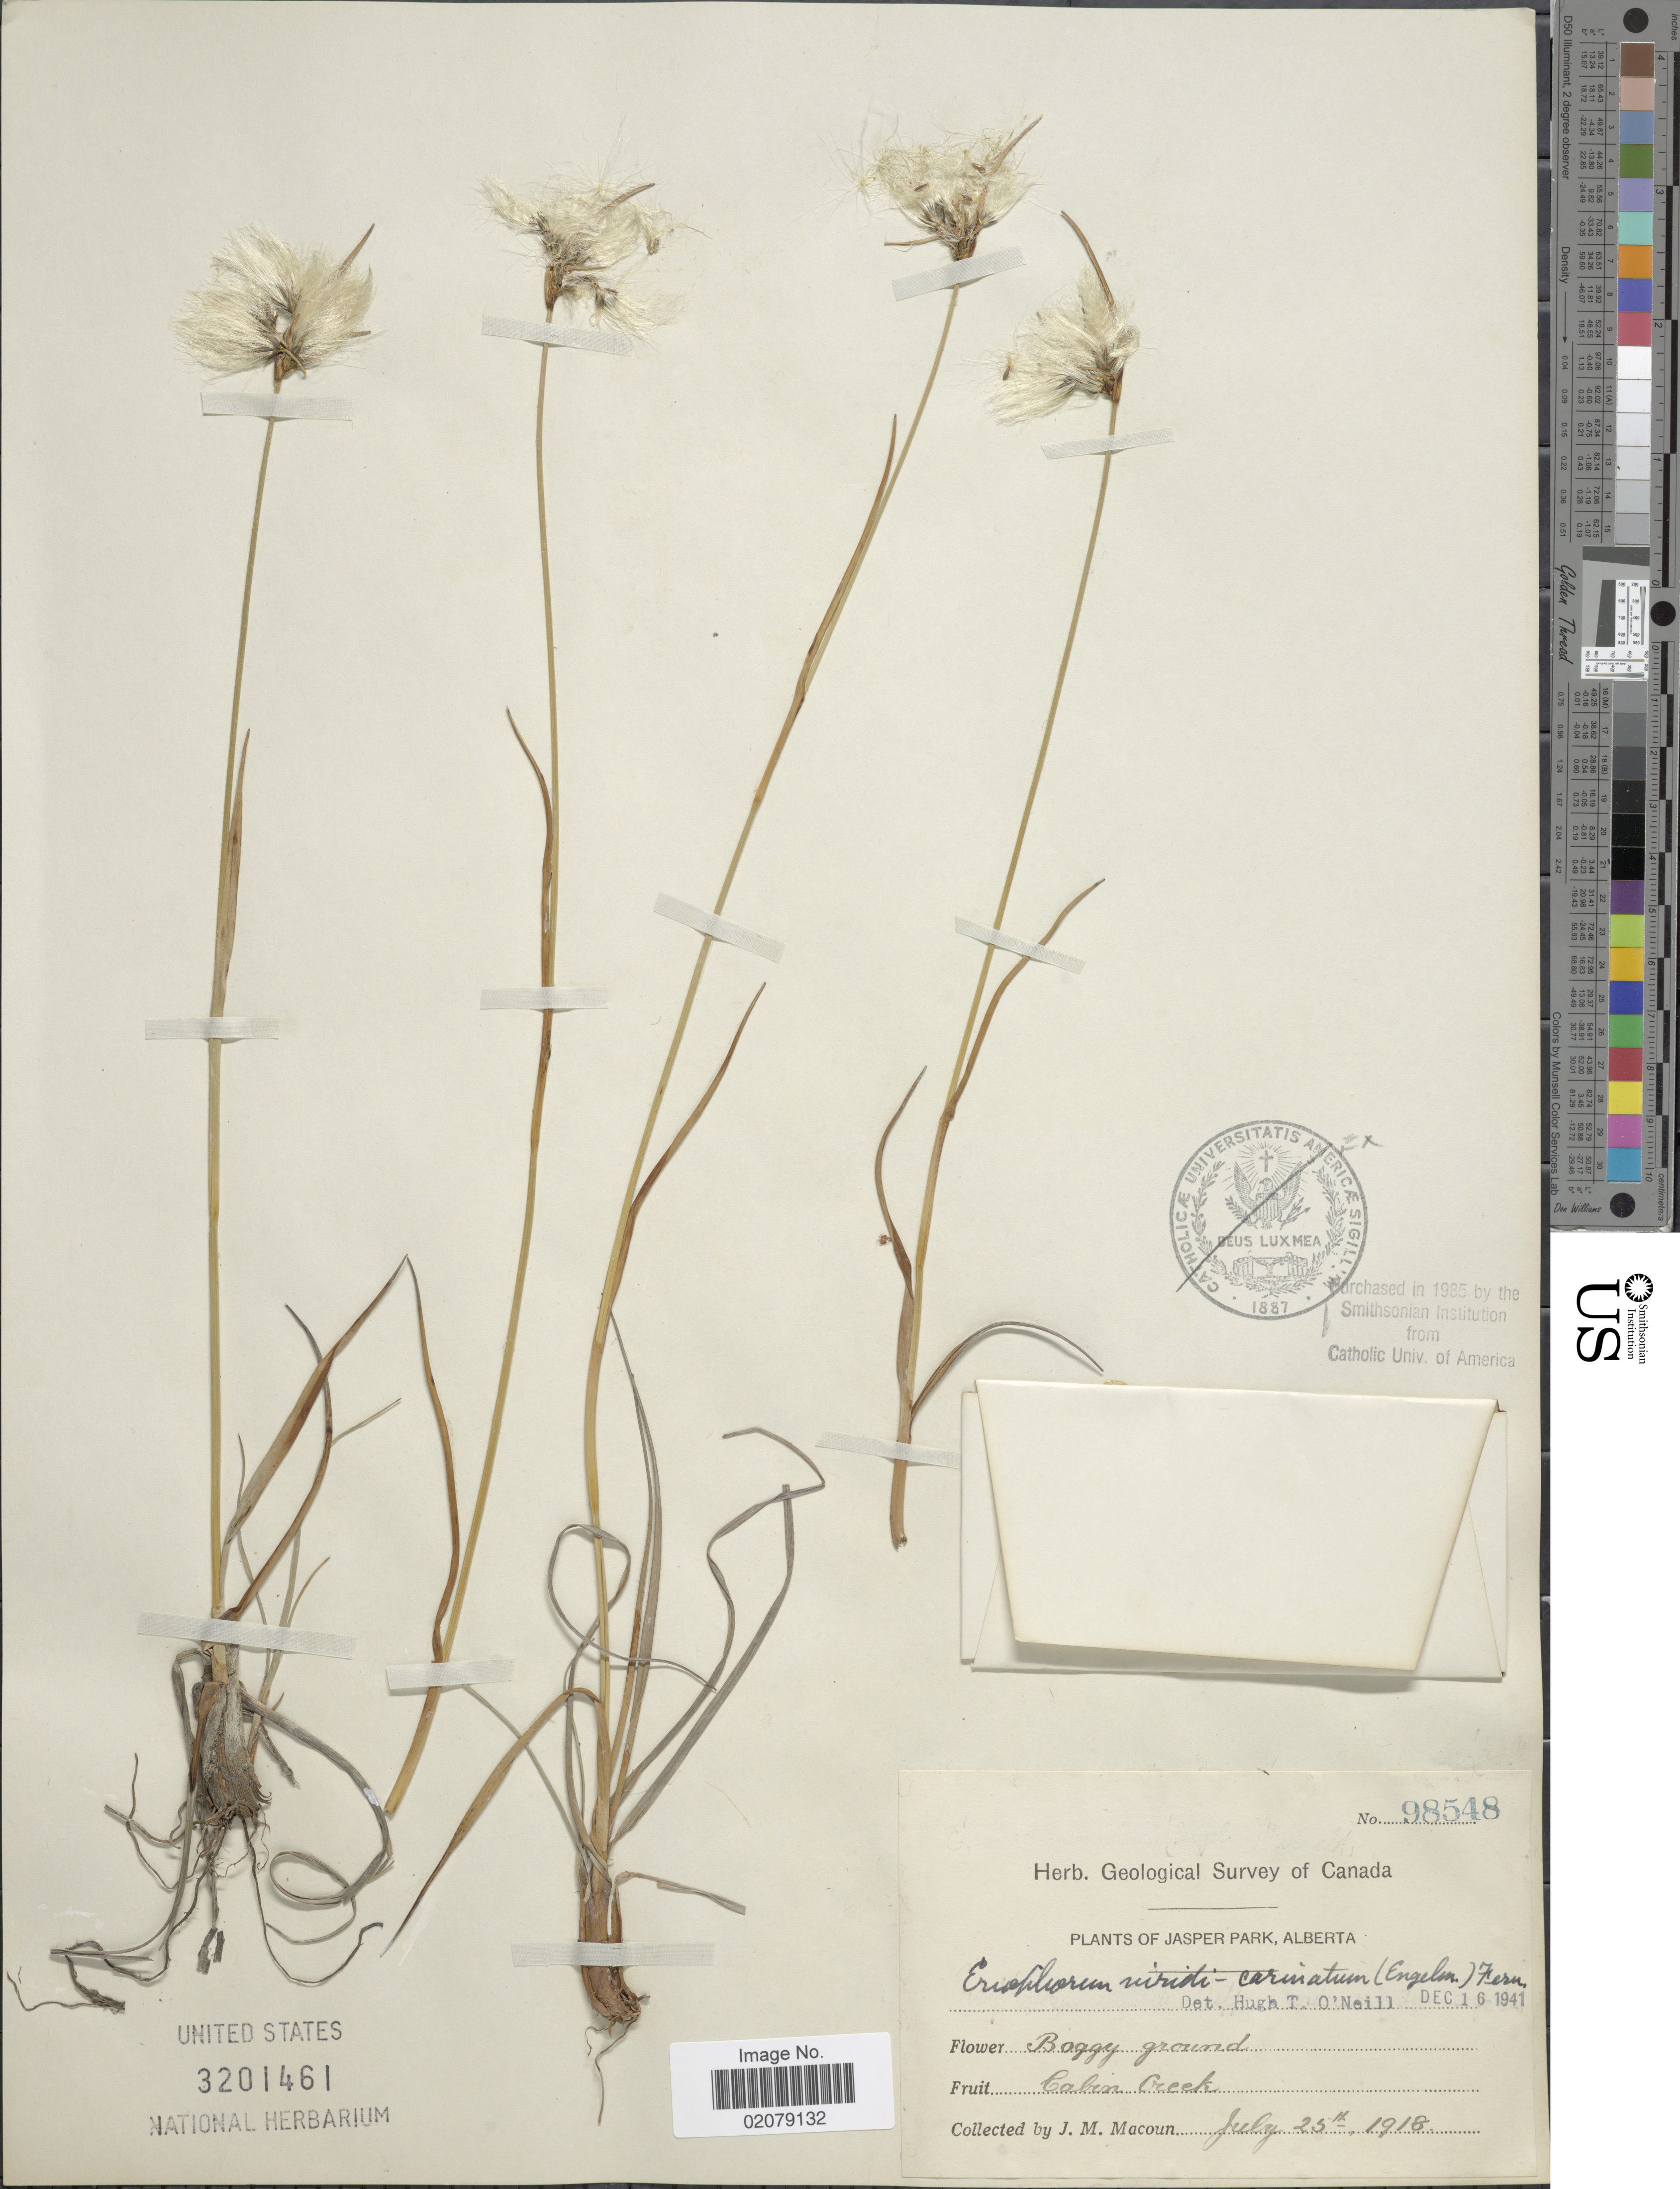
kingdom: Plantae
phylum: Tracheophyta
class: Liliopsida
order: Poales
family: Cyperaceae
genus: Eriophorum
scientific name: Eriophorum viridicarinatum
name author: (Englem.) Fernald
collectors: J. M. Macoun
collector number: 98548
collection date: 1918-07-23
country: Canada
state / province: Alberta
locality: Jasper Park, Alberta, Cabin Creek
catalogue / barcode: US 3201461